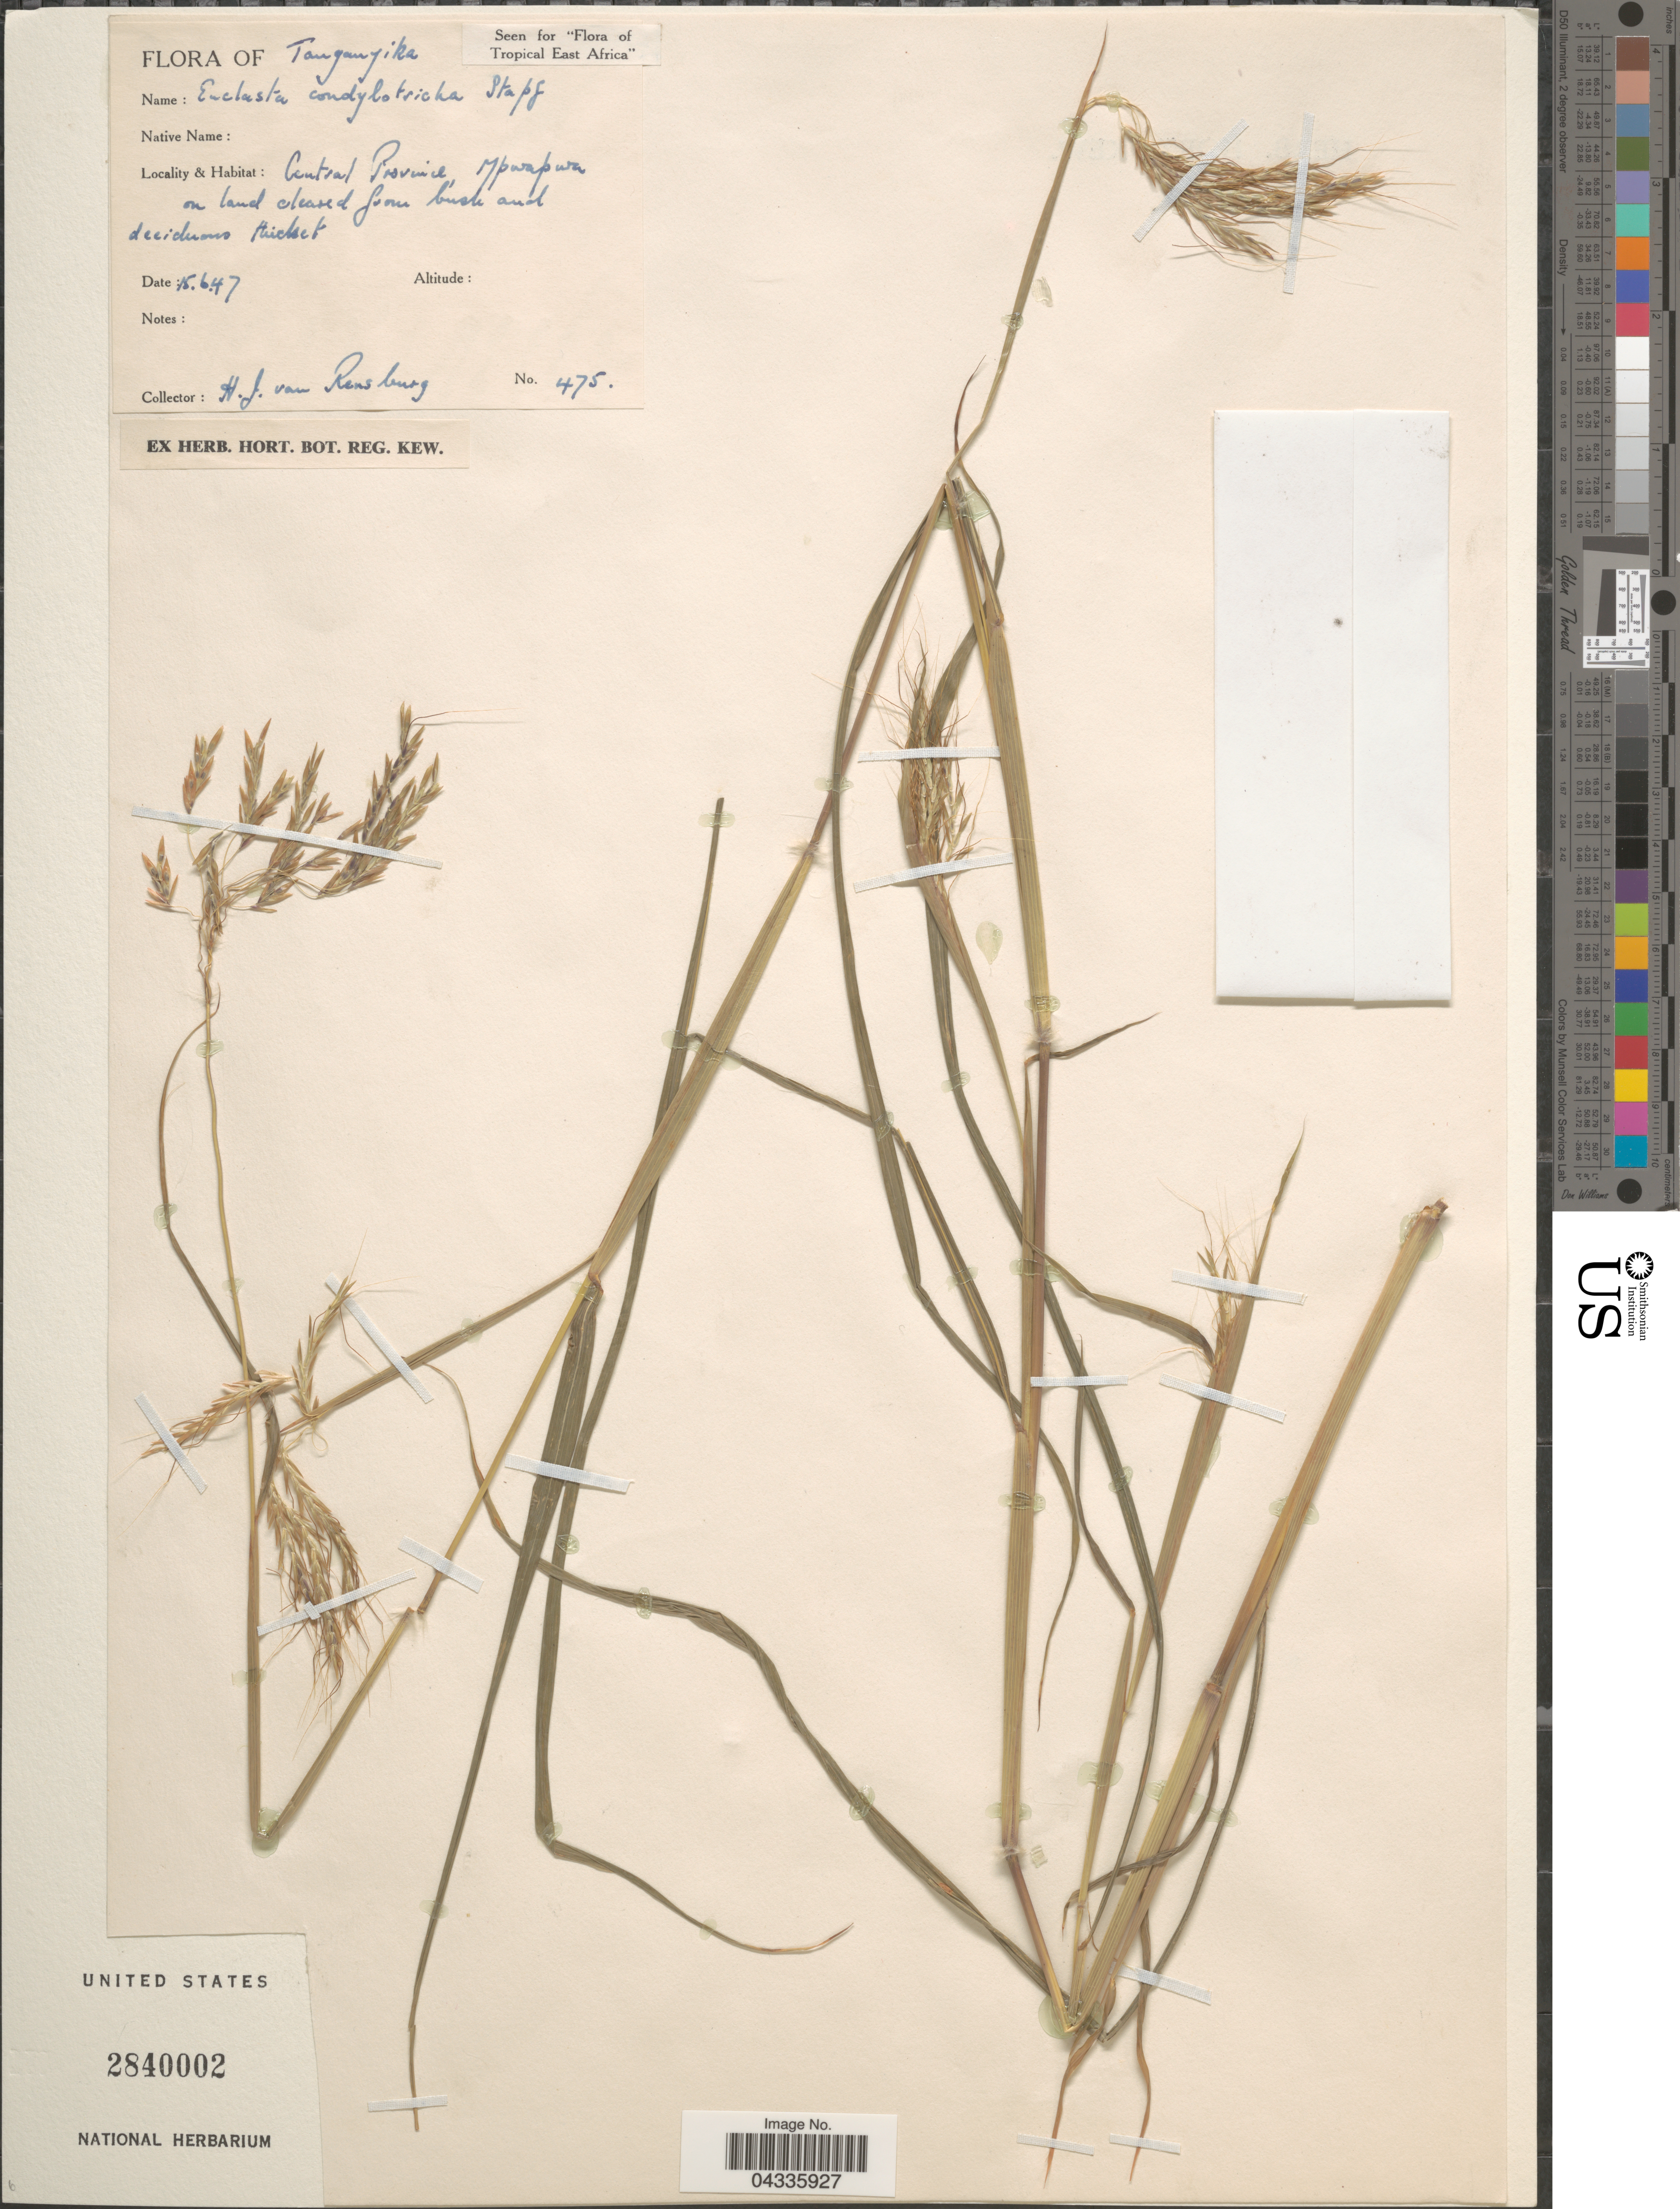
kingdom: Plantae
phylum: Tracheophyta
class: Liliopsida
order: Poales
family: Poaceae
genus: Euclasta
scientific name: Euclasta condylotricha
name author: (Hochst. ex Steud.) Stapf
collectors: H. van Rensburg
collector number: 475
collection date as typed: Transcribed d/m/y: 15/6/47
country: Tanzania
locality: Tanganyika. Central Province, Mpurapura on land cleared from bush and deciduous thicket.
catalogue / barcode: US 2840002